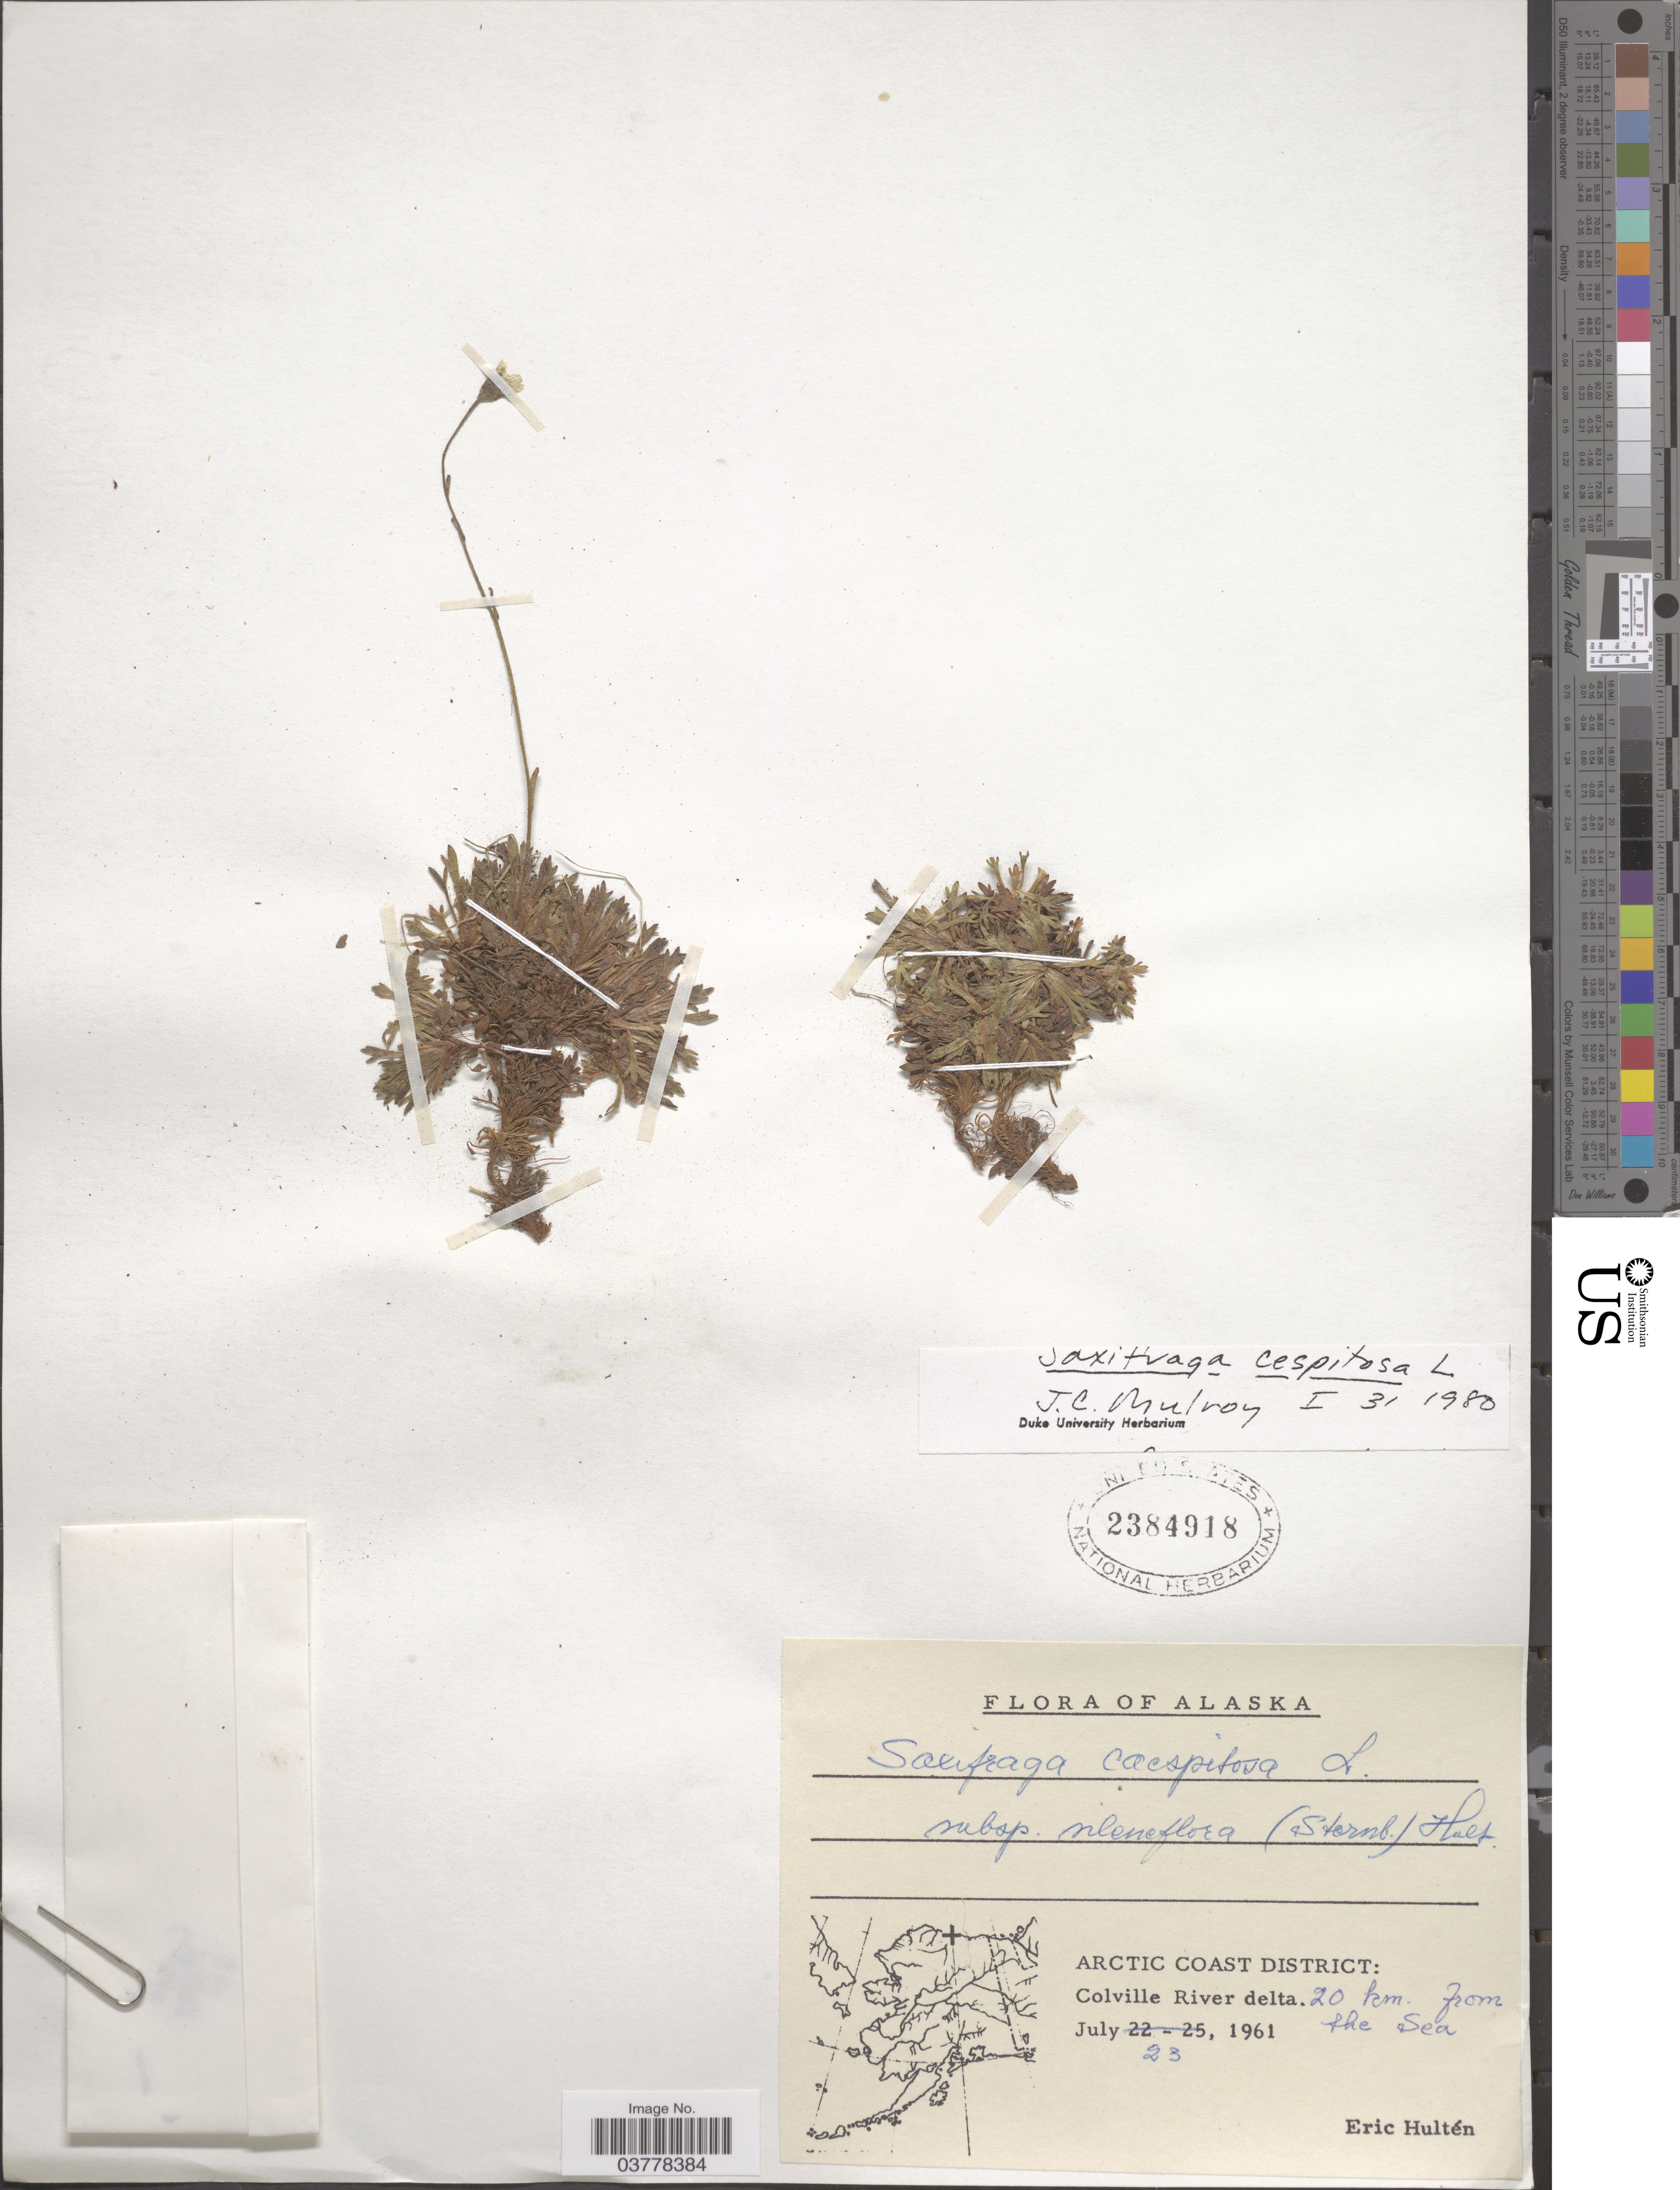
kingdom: Plantae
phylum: Tracheophyta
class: Magnoliopsida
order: Saxifragales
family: Saxifragaceae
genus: Saxifraga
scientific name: Saxifraga caespitosa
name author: L.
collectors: E. G. Hultén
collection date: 1961-07-23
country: United States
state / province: Alaska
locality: Arctic Coast District: Colville River delta. 20 km. from the sea.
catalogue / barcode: US 2384918